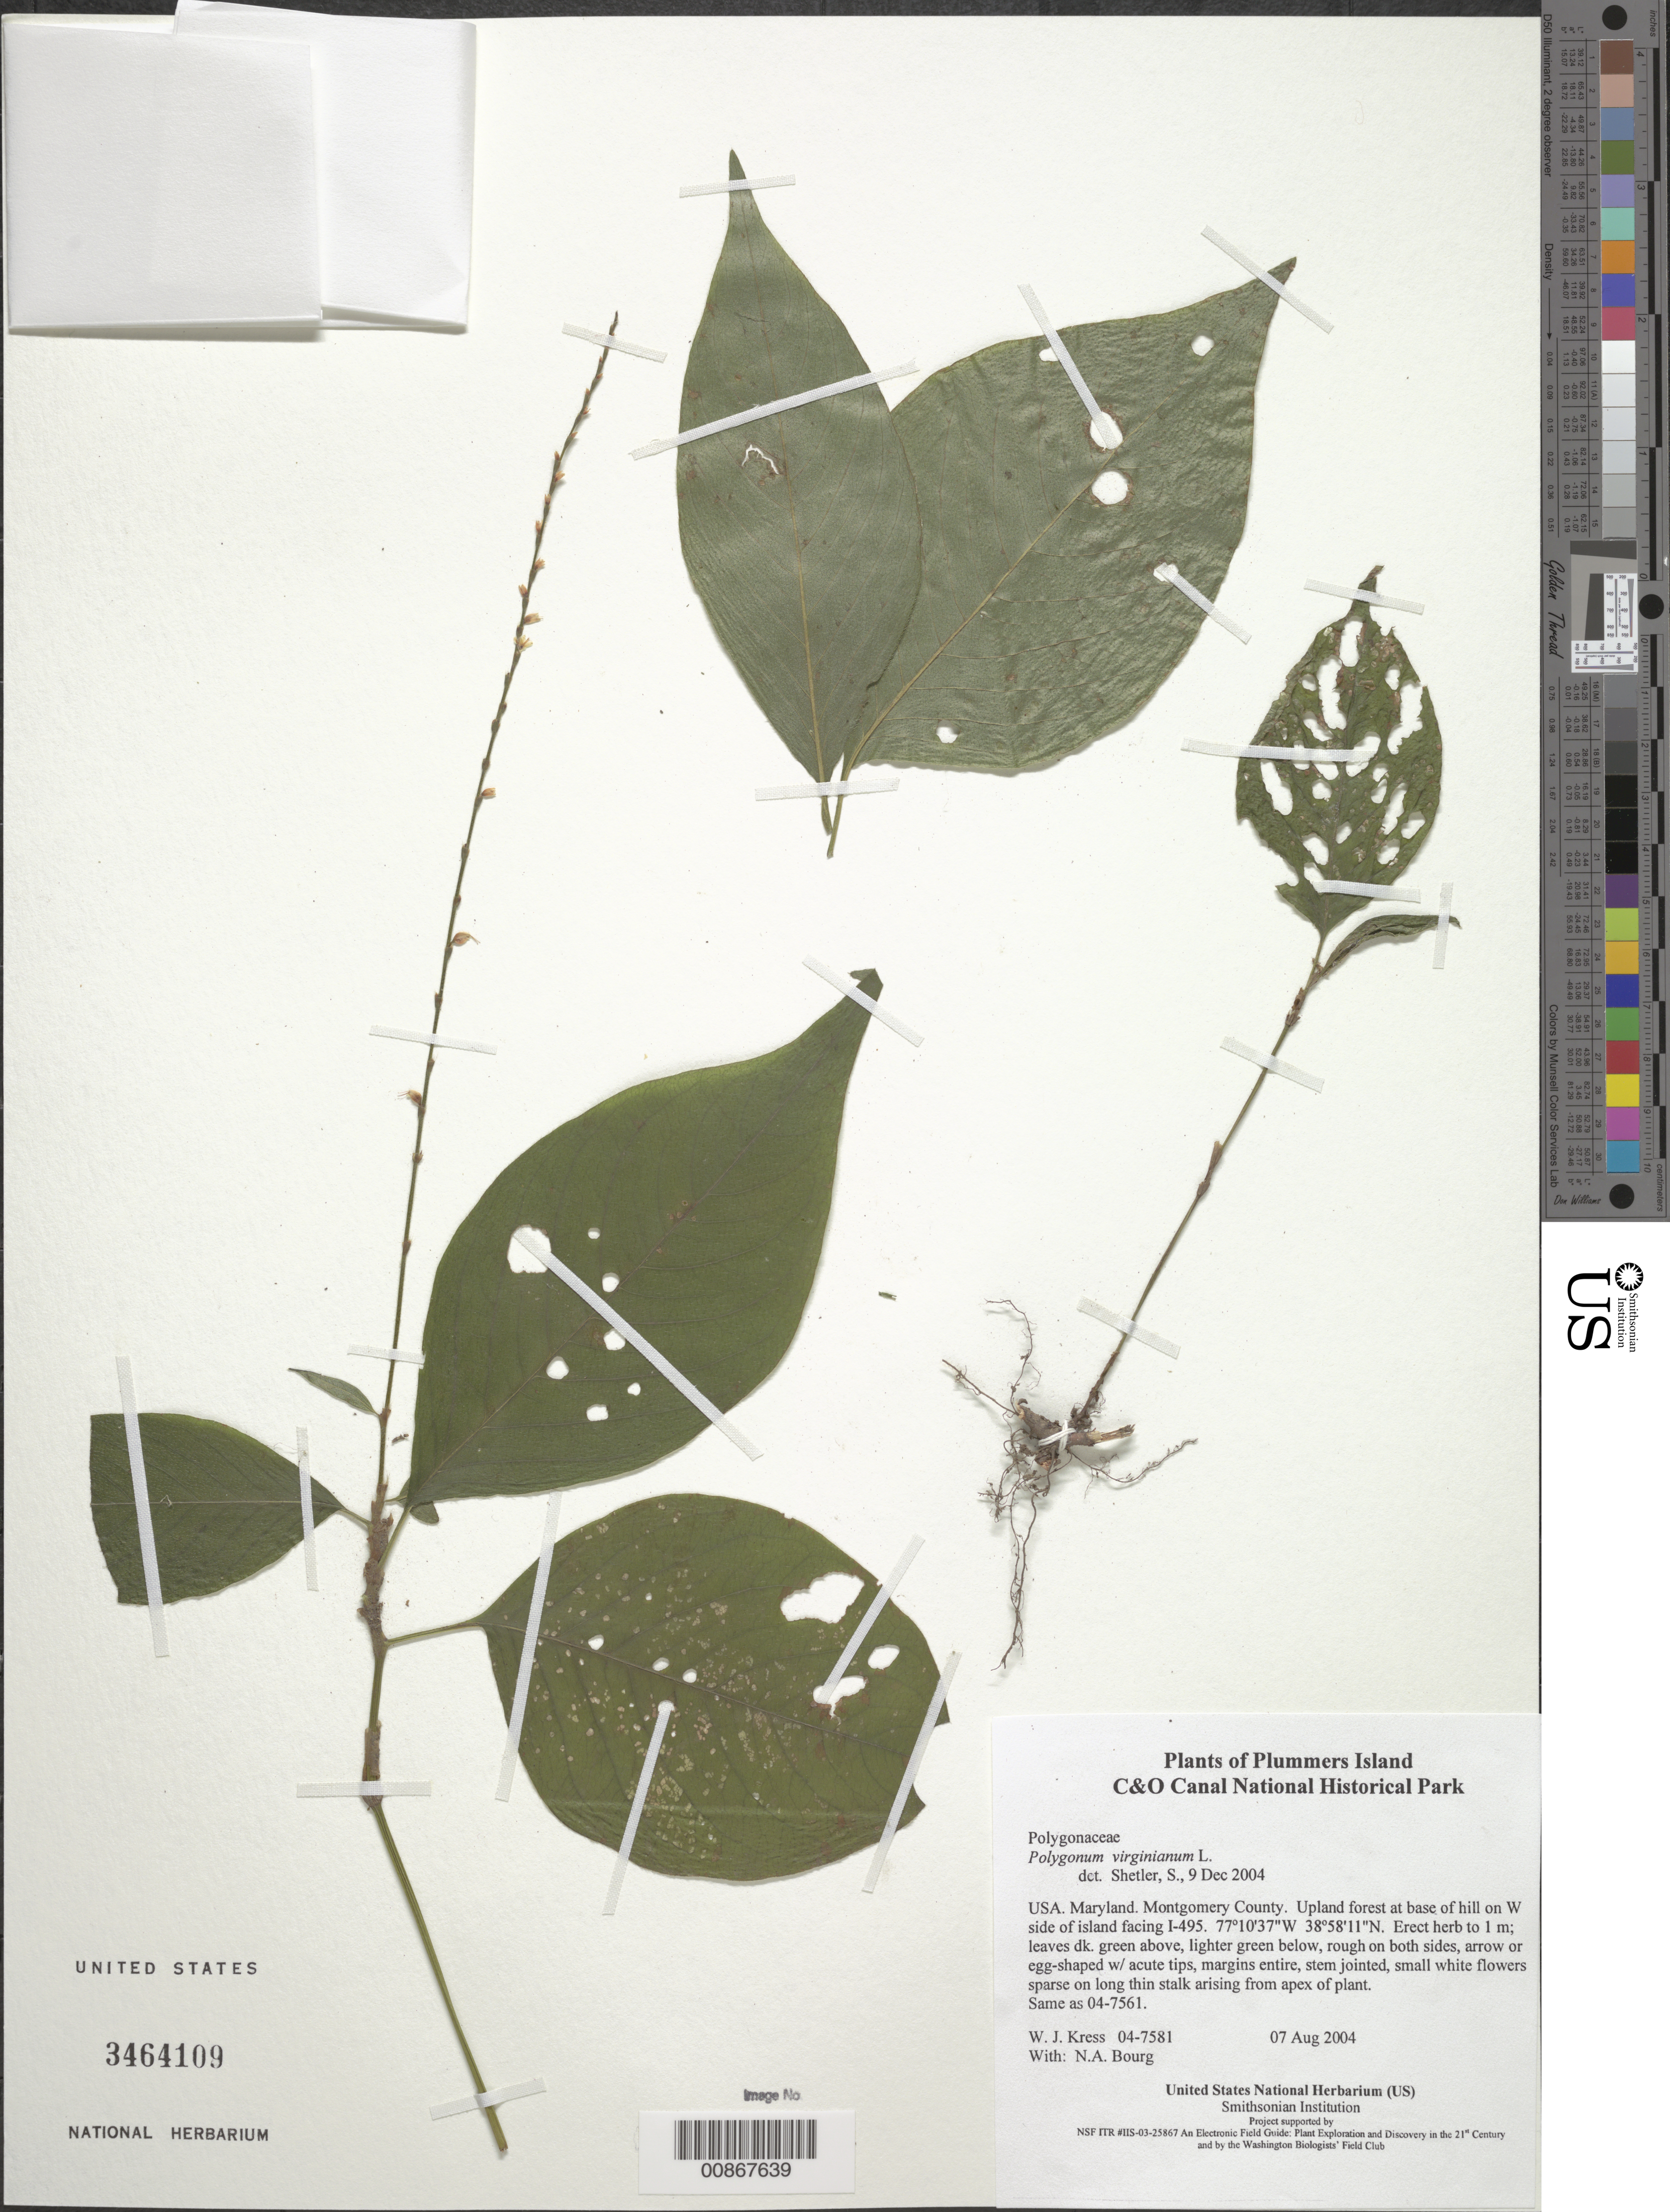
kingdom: Plantae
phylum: Tracheophyta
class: Magnoliopsida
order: Caryophyllales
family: Polygonaceae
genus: Persicaria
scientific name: Persicaria virginiana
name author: (L.) Gaertn.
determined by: Atha, D. E.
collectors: W. J. Kress & N. A. Bourg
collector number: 04-7581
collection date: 2004-08-07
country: United States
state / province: Maryland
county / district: Montgomery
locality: Chesapeake and Ohio Canal National Historical Park, Plummers Island. Upland forest at base of hill on W. side of island facing I-495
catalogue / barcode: US 3464109